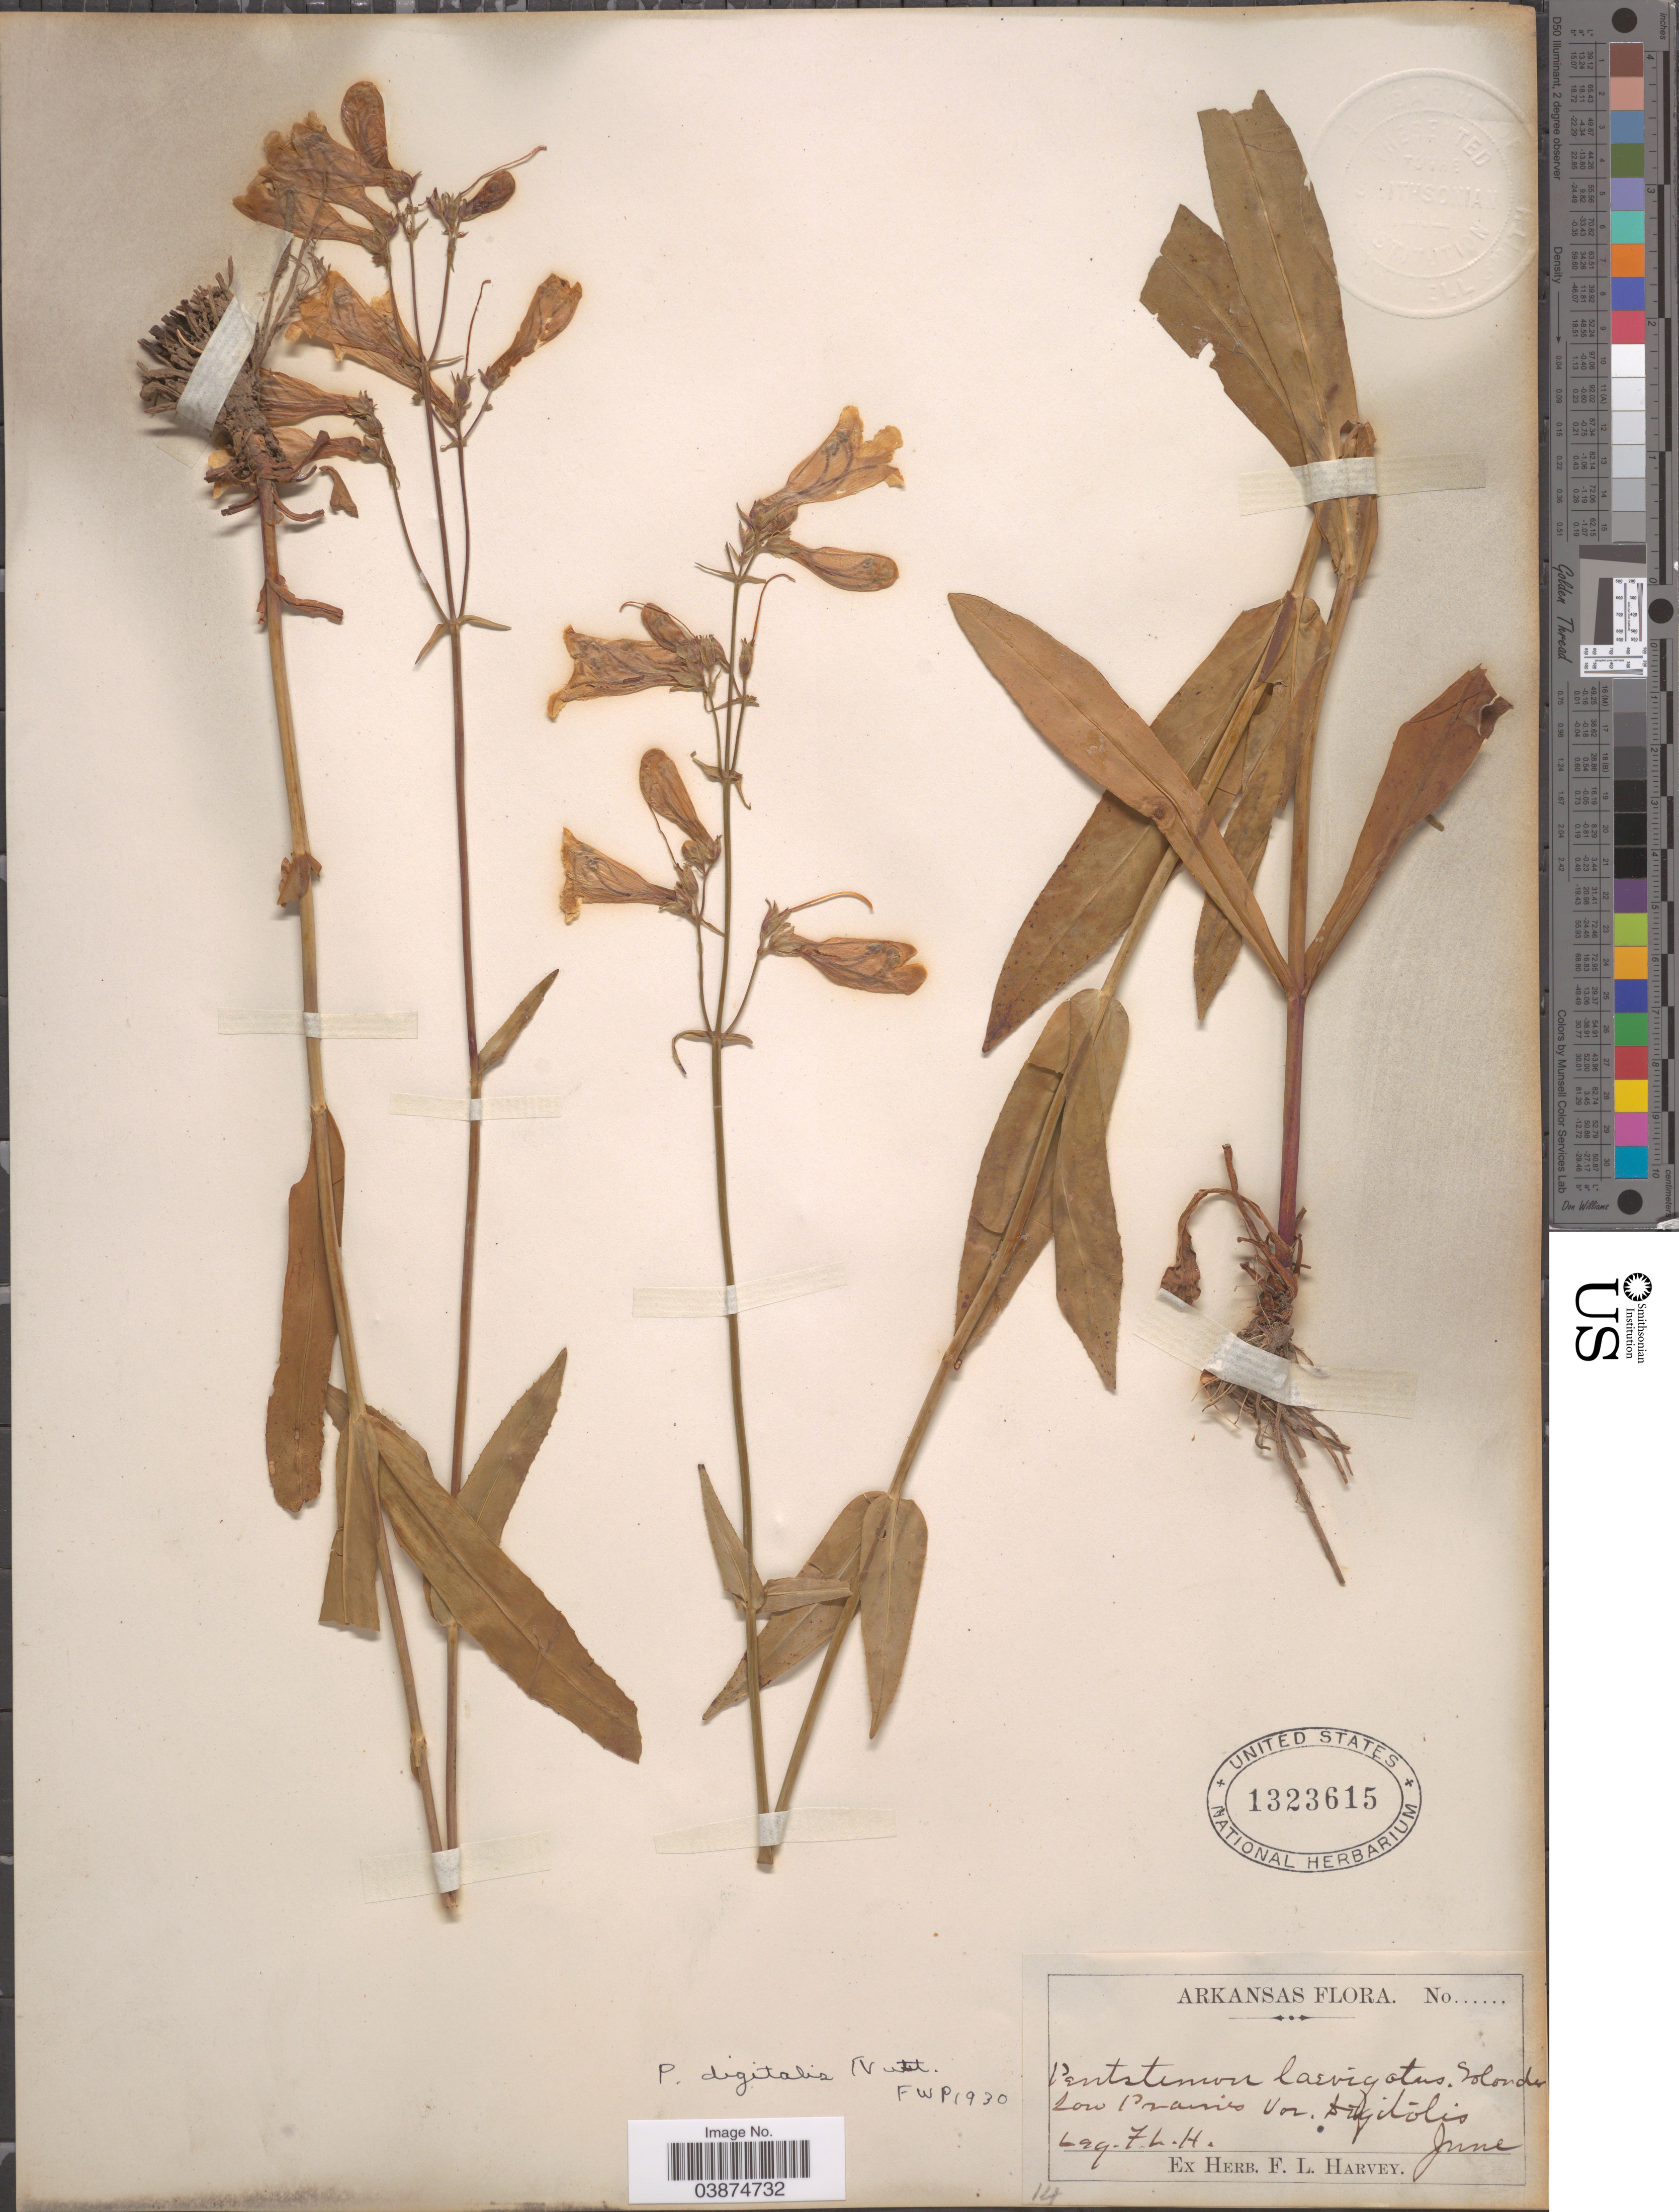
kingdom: Plantae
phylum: Tracheophyta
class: Magnoliopsida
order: Lamiales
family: Plantaginaceae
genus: Penstemon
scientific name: Penstemon digitalis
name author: Nutt. ex Sims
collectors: F. L. Harvey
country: United States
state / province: Arkansas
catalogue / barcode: US 1323615